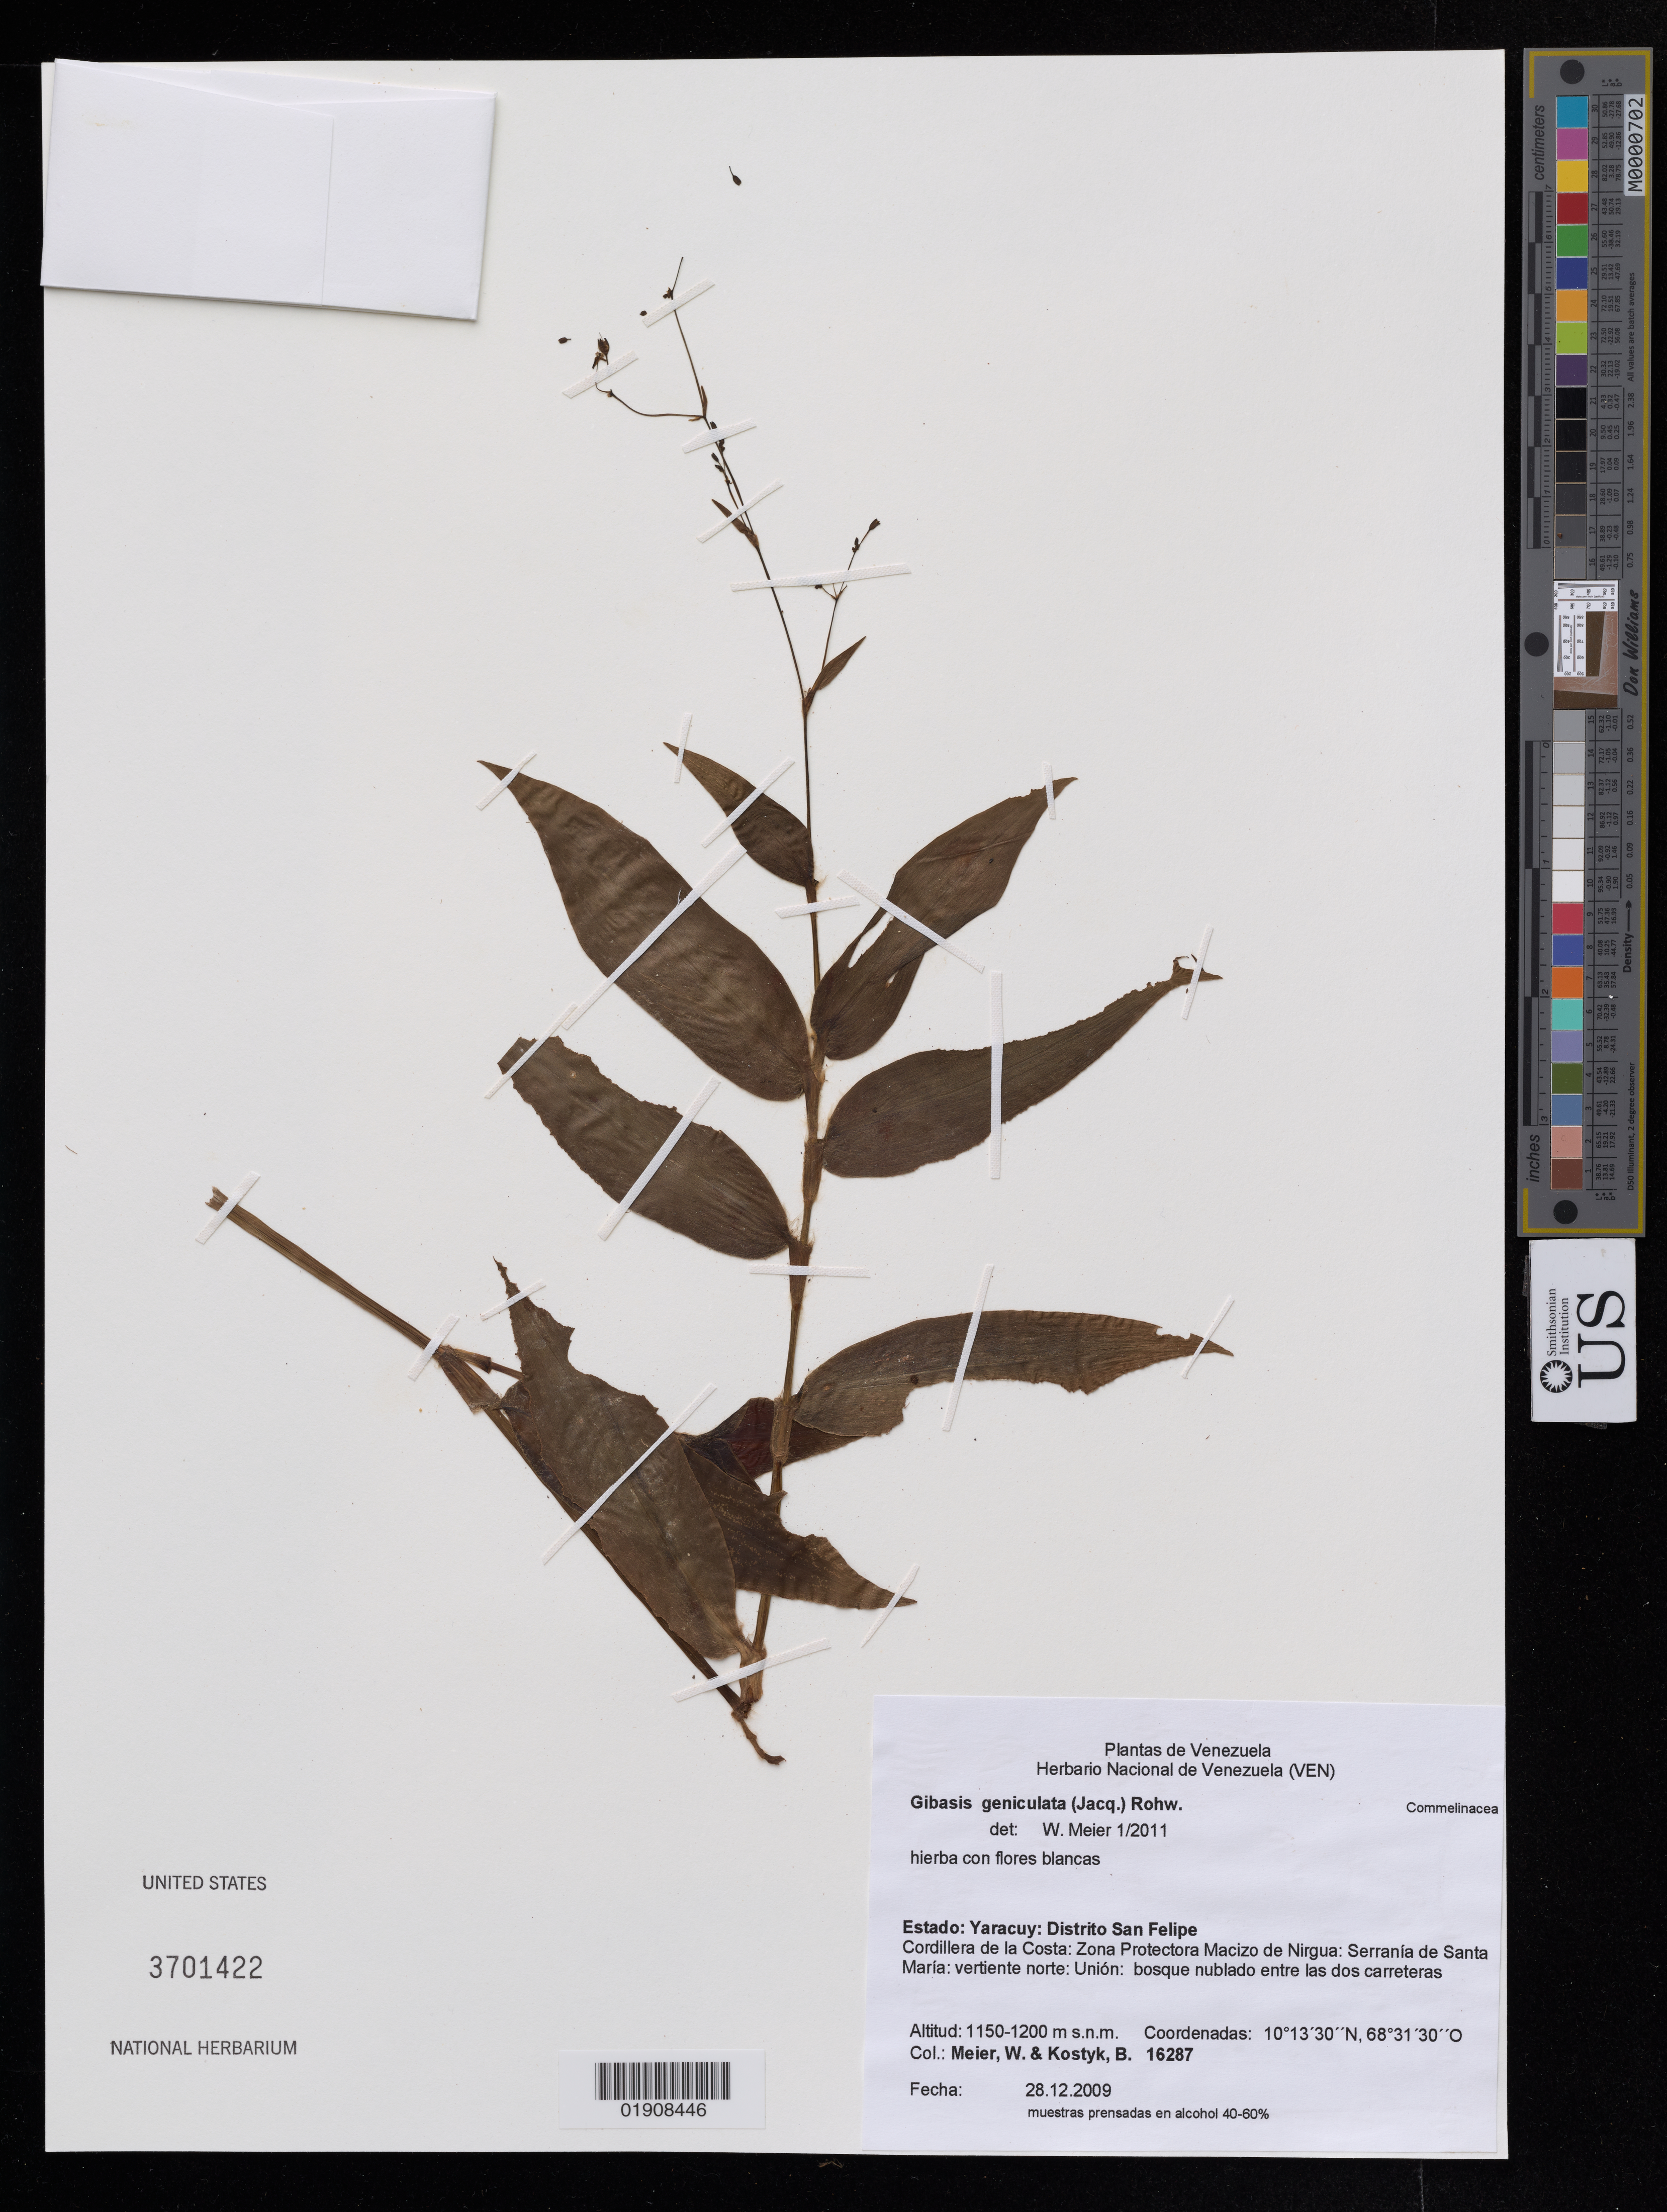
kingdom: Plantae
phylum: Tracheophyta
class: Liliopsida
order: Commelinales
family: Commelinaceae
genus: Gibasis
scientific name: Gibasis geniculata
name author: (Jacq.) Rohweder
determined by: Meier, Winfried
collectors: W. Meier, B. Kostyk & R. Sojo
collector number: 16287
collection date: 2009-12-28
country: Venezuela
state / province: Yaracuy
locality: Venezuela, Estado: Yaracuy: Distrito San Felipe, Cordillera de la Costa: Zona Protectora Macizo de Nirgua: Serrania de Santa Maria: vertiente norte: Unión: bosque nublado entre las dos carreteras.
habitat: Bosque nublado entre las dos carreteras.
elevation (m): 1150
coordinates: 10 13 30 N, 68 31 30 O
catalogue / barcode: US 3701422